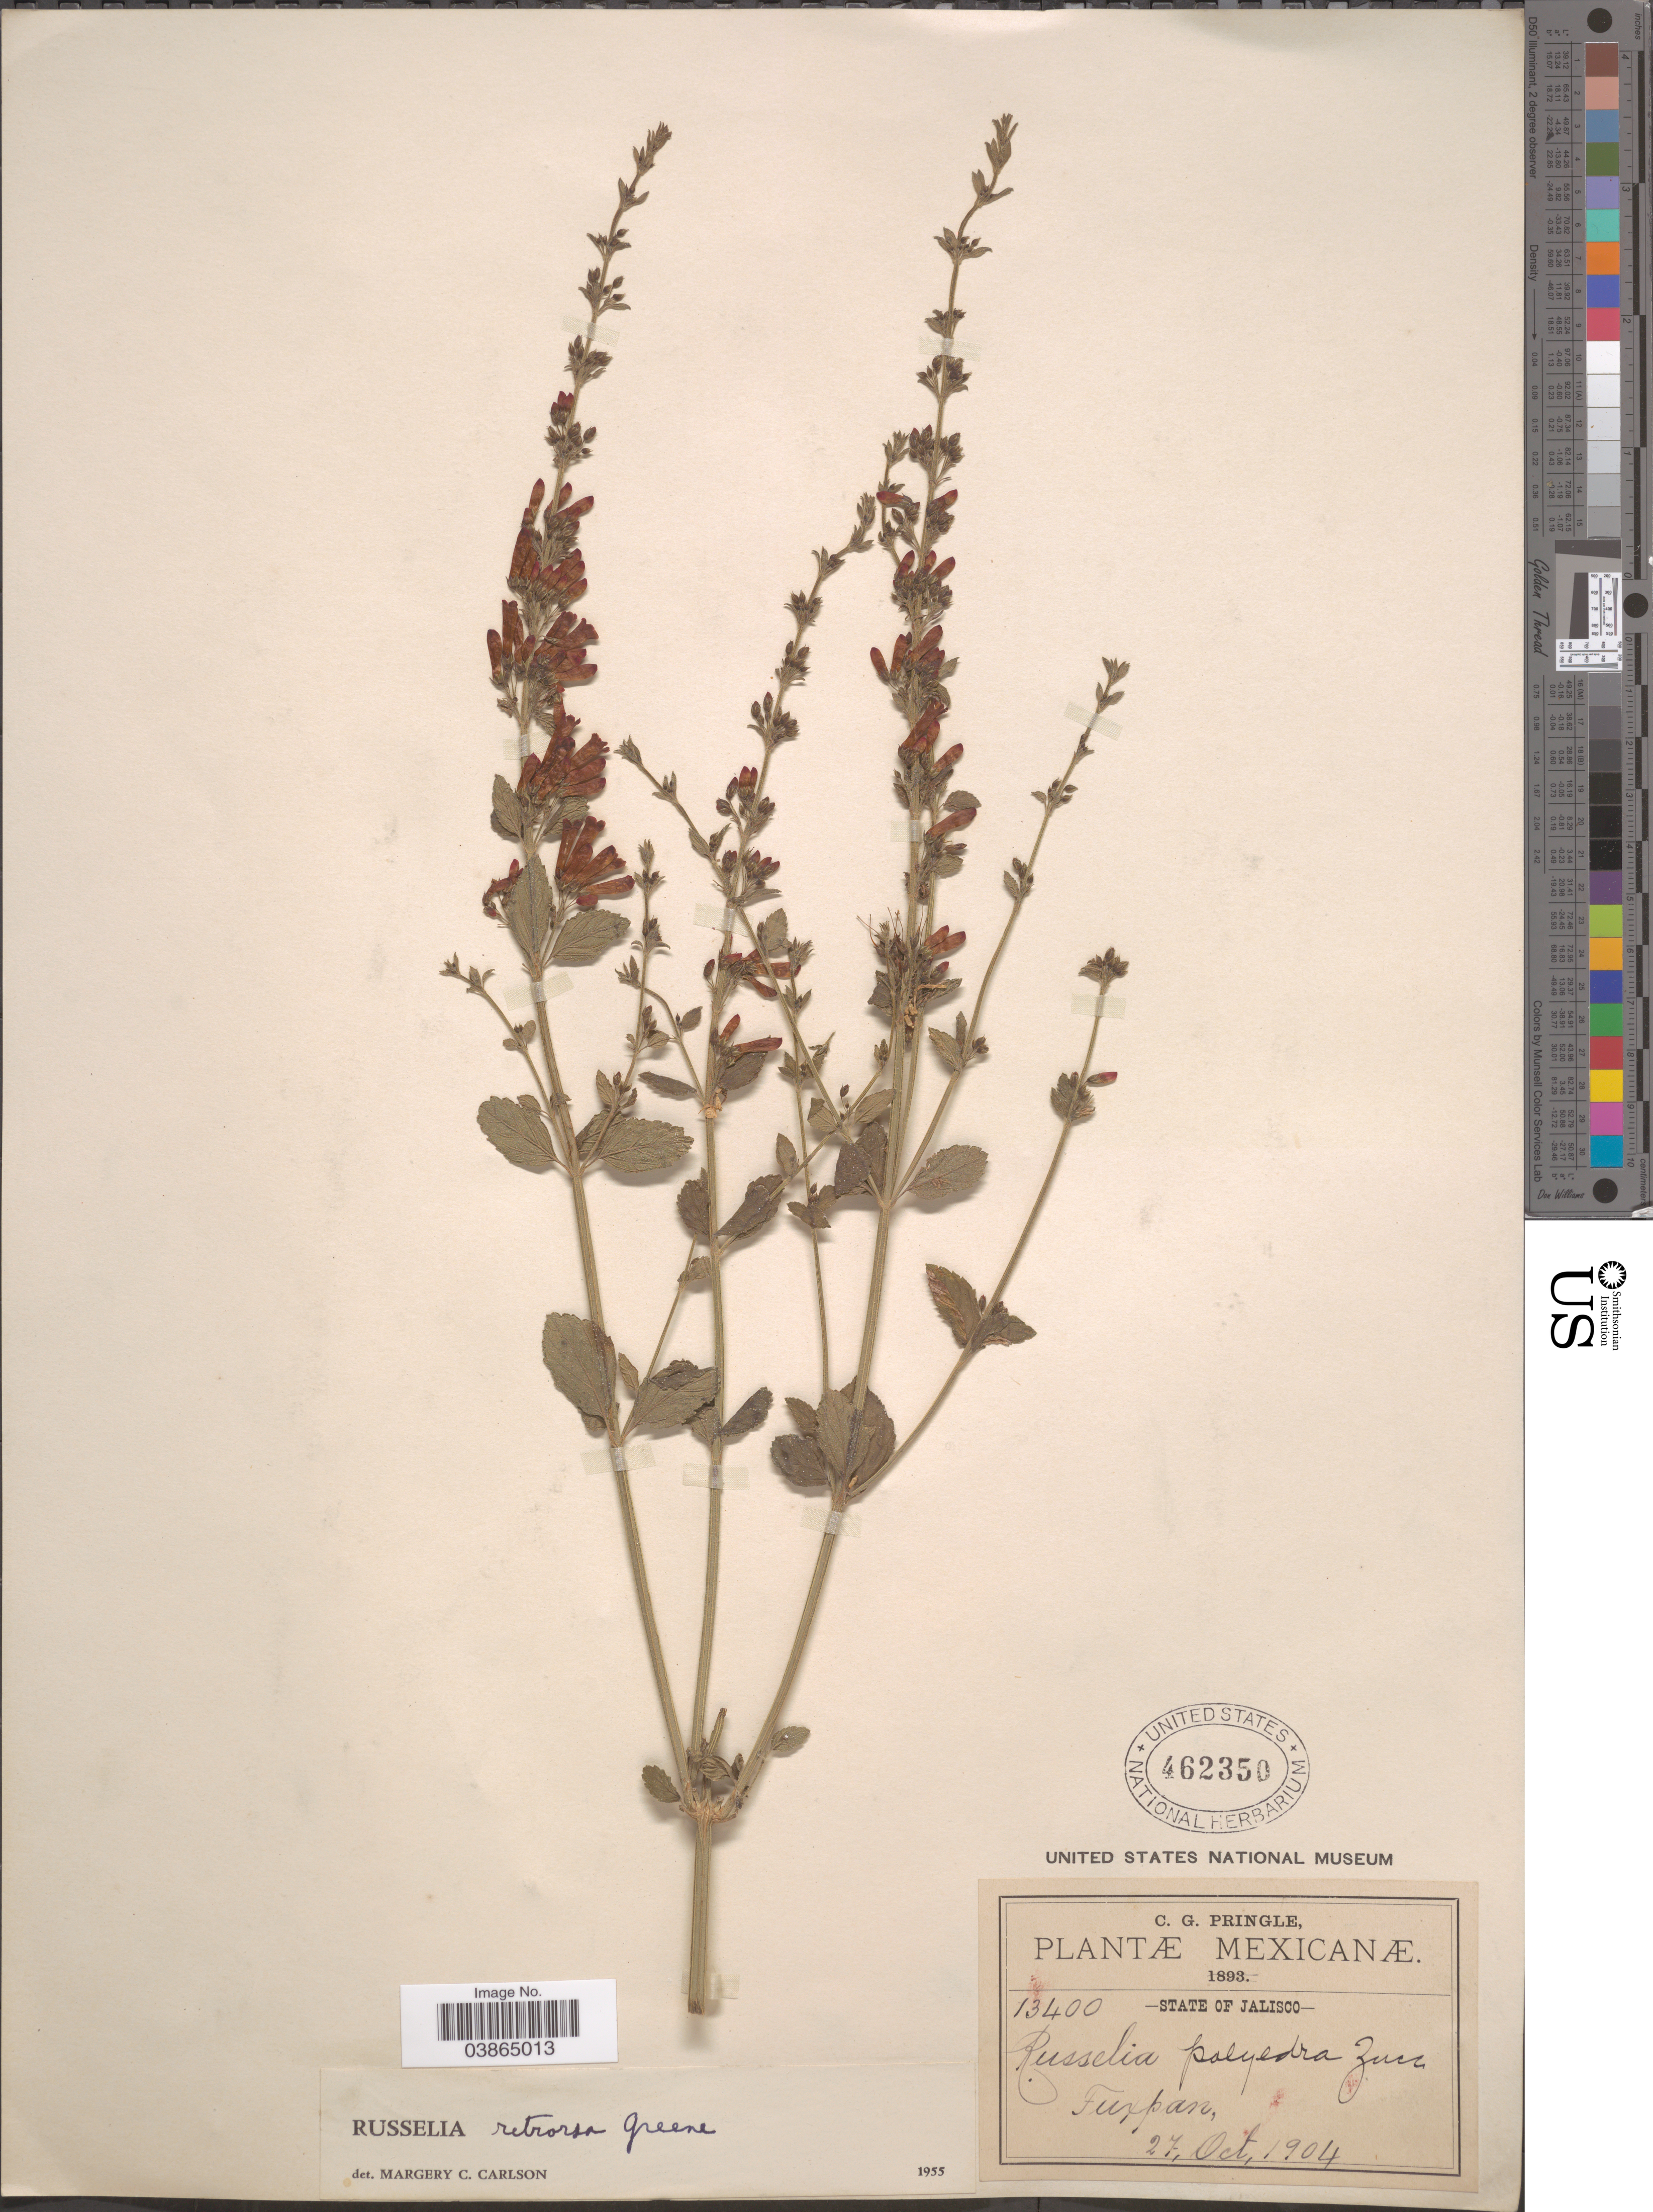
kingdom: Plantae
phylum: Tracheophyta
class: Magnoliopsida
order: Lamiales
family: Plantaginaceae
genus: Russelia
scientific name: Russelia retrorsa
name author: Greene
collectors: C. G. Pringle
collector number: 13400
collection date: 1904-10-27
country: Mexico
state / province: Jalisco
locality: Fuxpan.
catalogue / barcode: US 462350